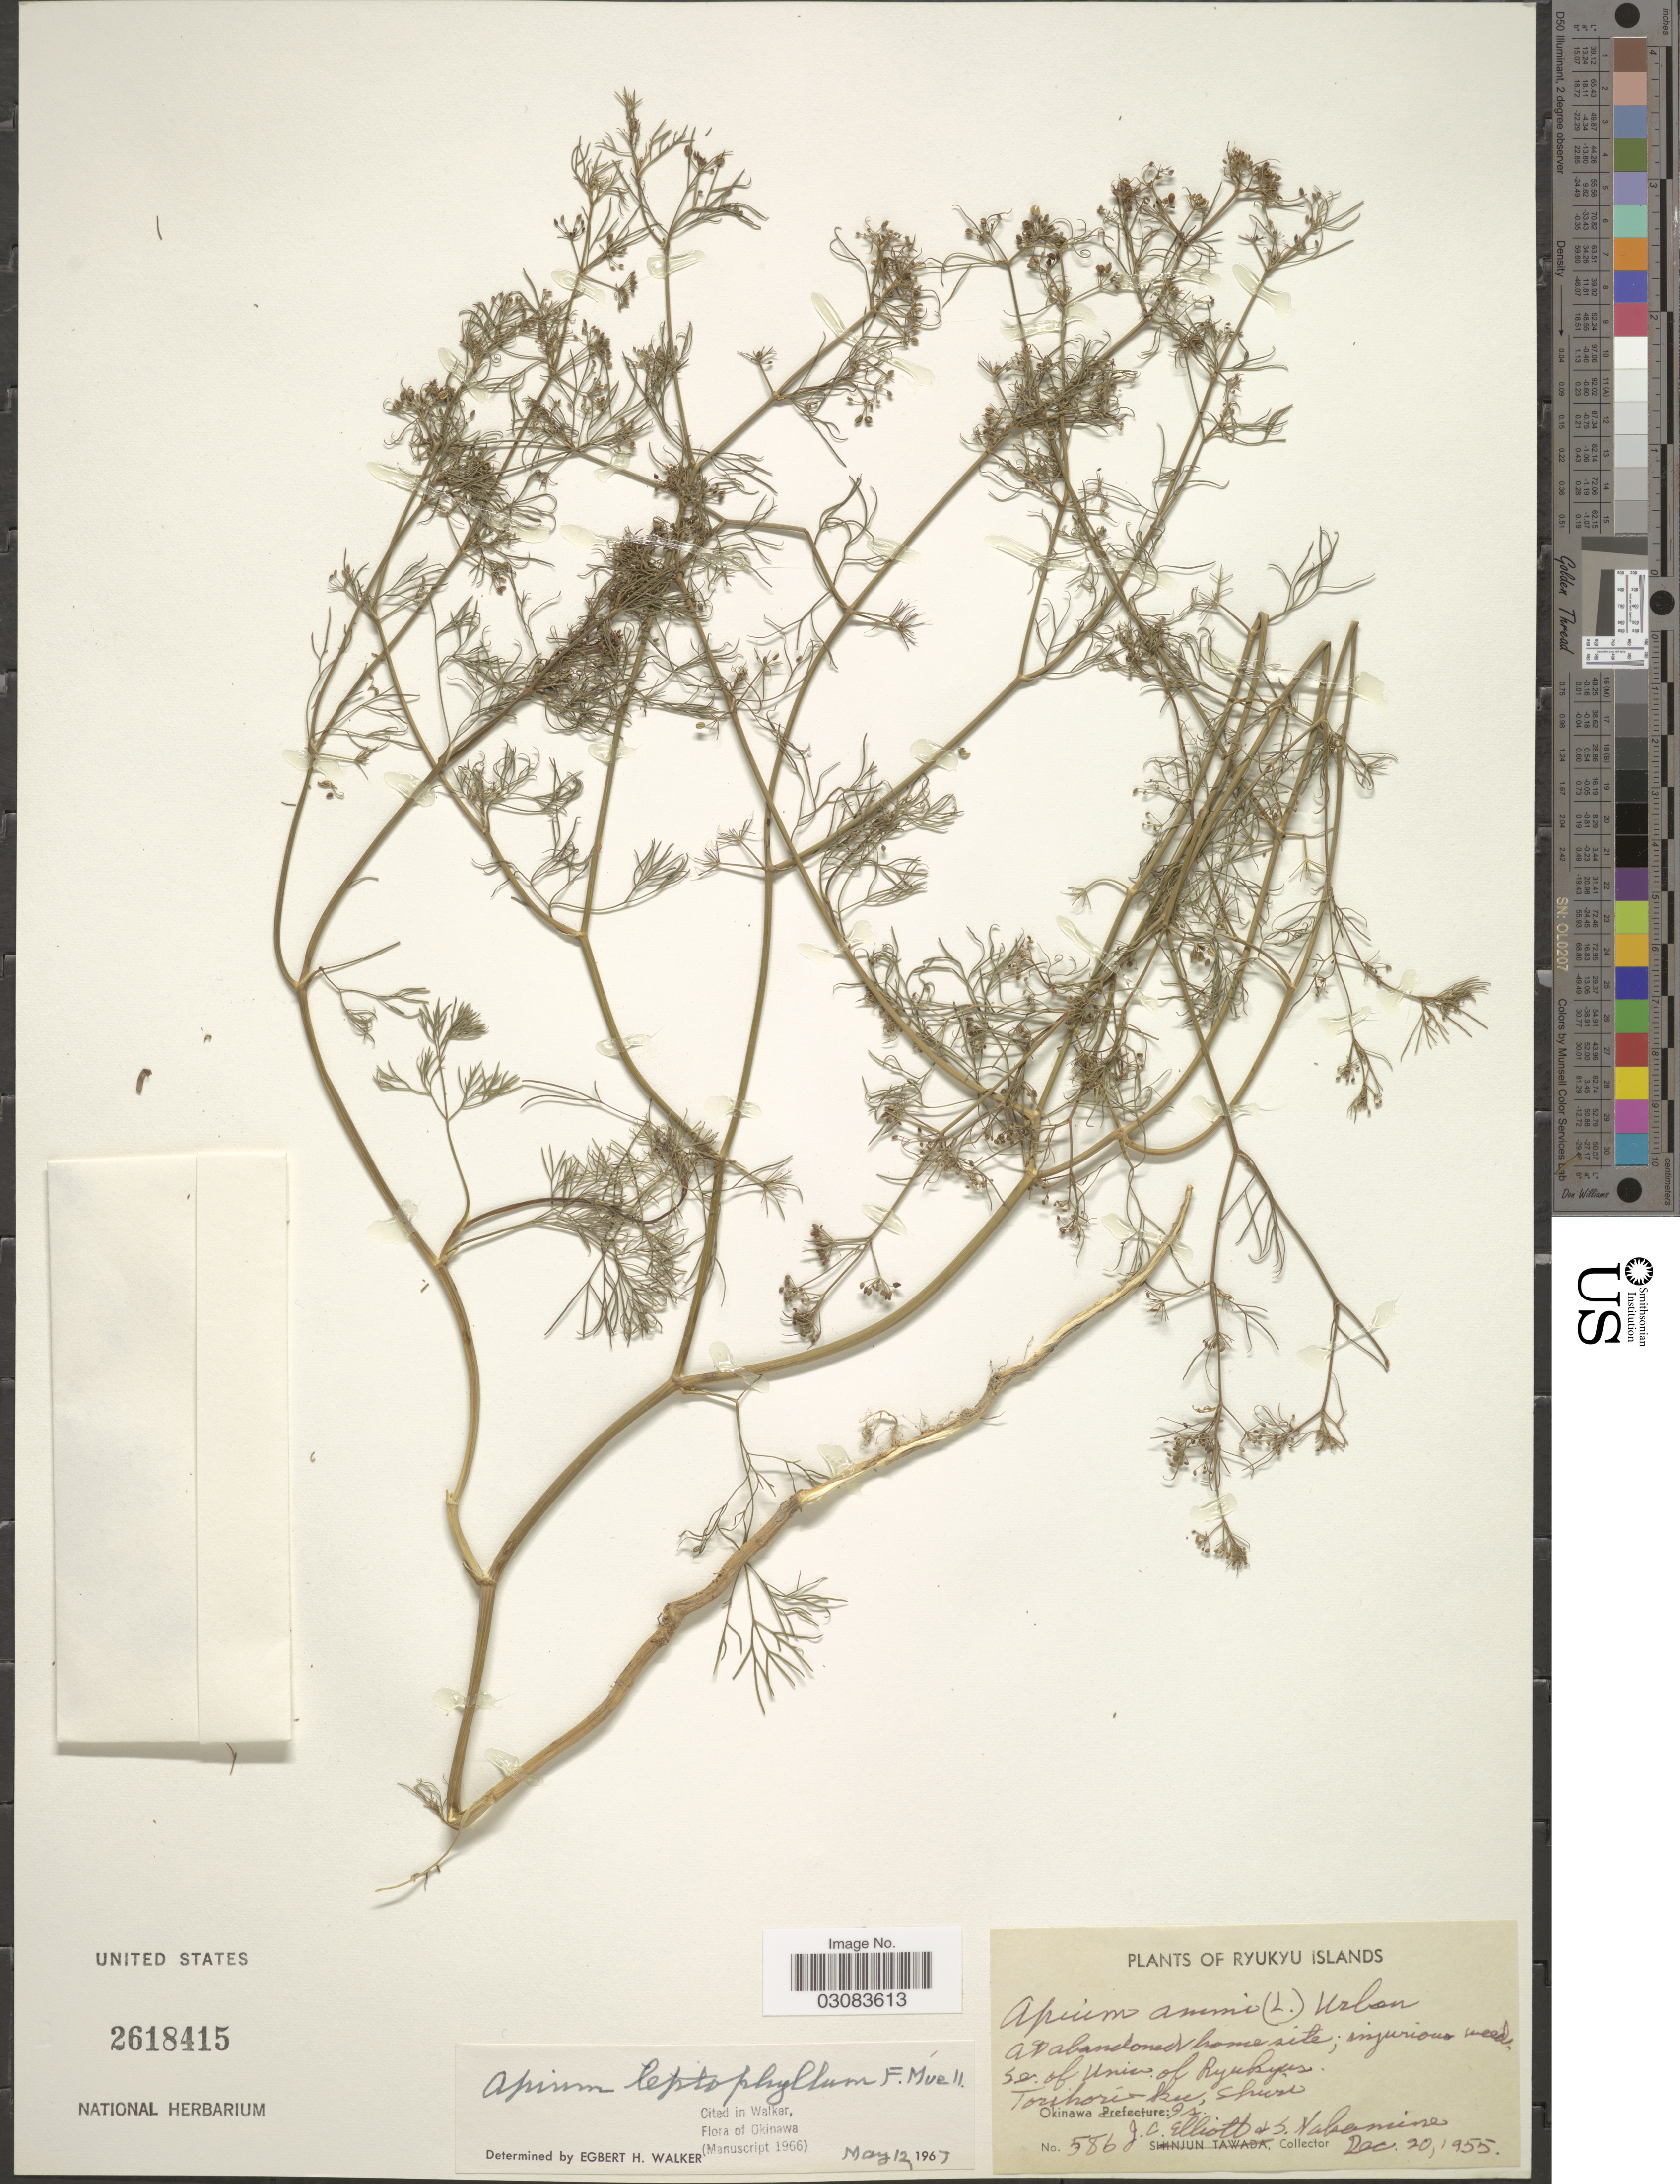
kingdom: Plantae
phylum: Tracheophyta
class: Magnoliopsida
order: Apiales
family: Apiaceae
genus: Cyclospermum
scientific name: Cyclospermum leptophyllum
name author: (Pers.) Sprague ex Britton & P. Wilson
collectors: J. C. Elliott & S. Nakamine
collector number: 586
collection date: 1955-12-20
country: Japan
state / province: Okinawa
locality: Ryukyu Islands. S.E. of Union of Ryukyus. Torihori-ku, Shuri. Okinawa Is.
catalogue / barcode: US 2618415